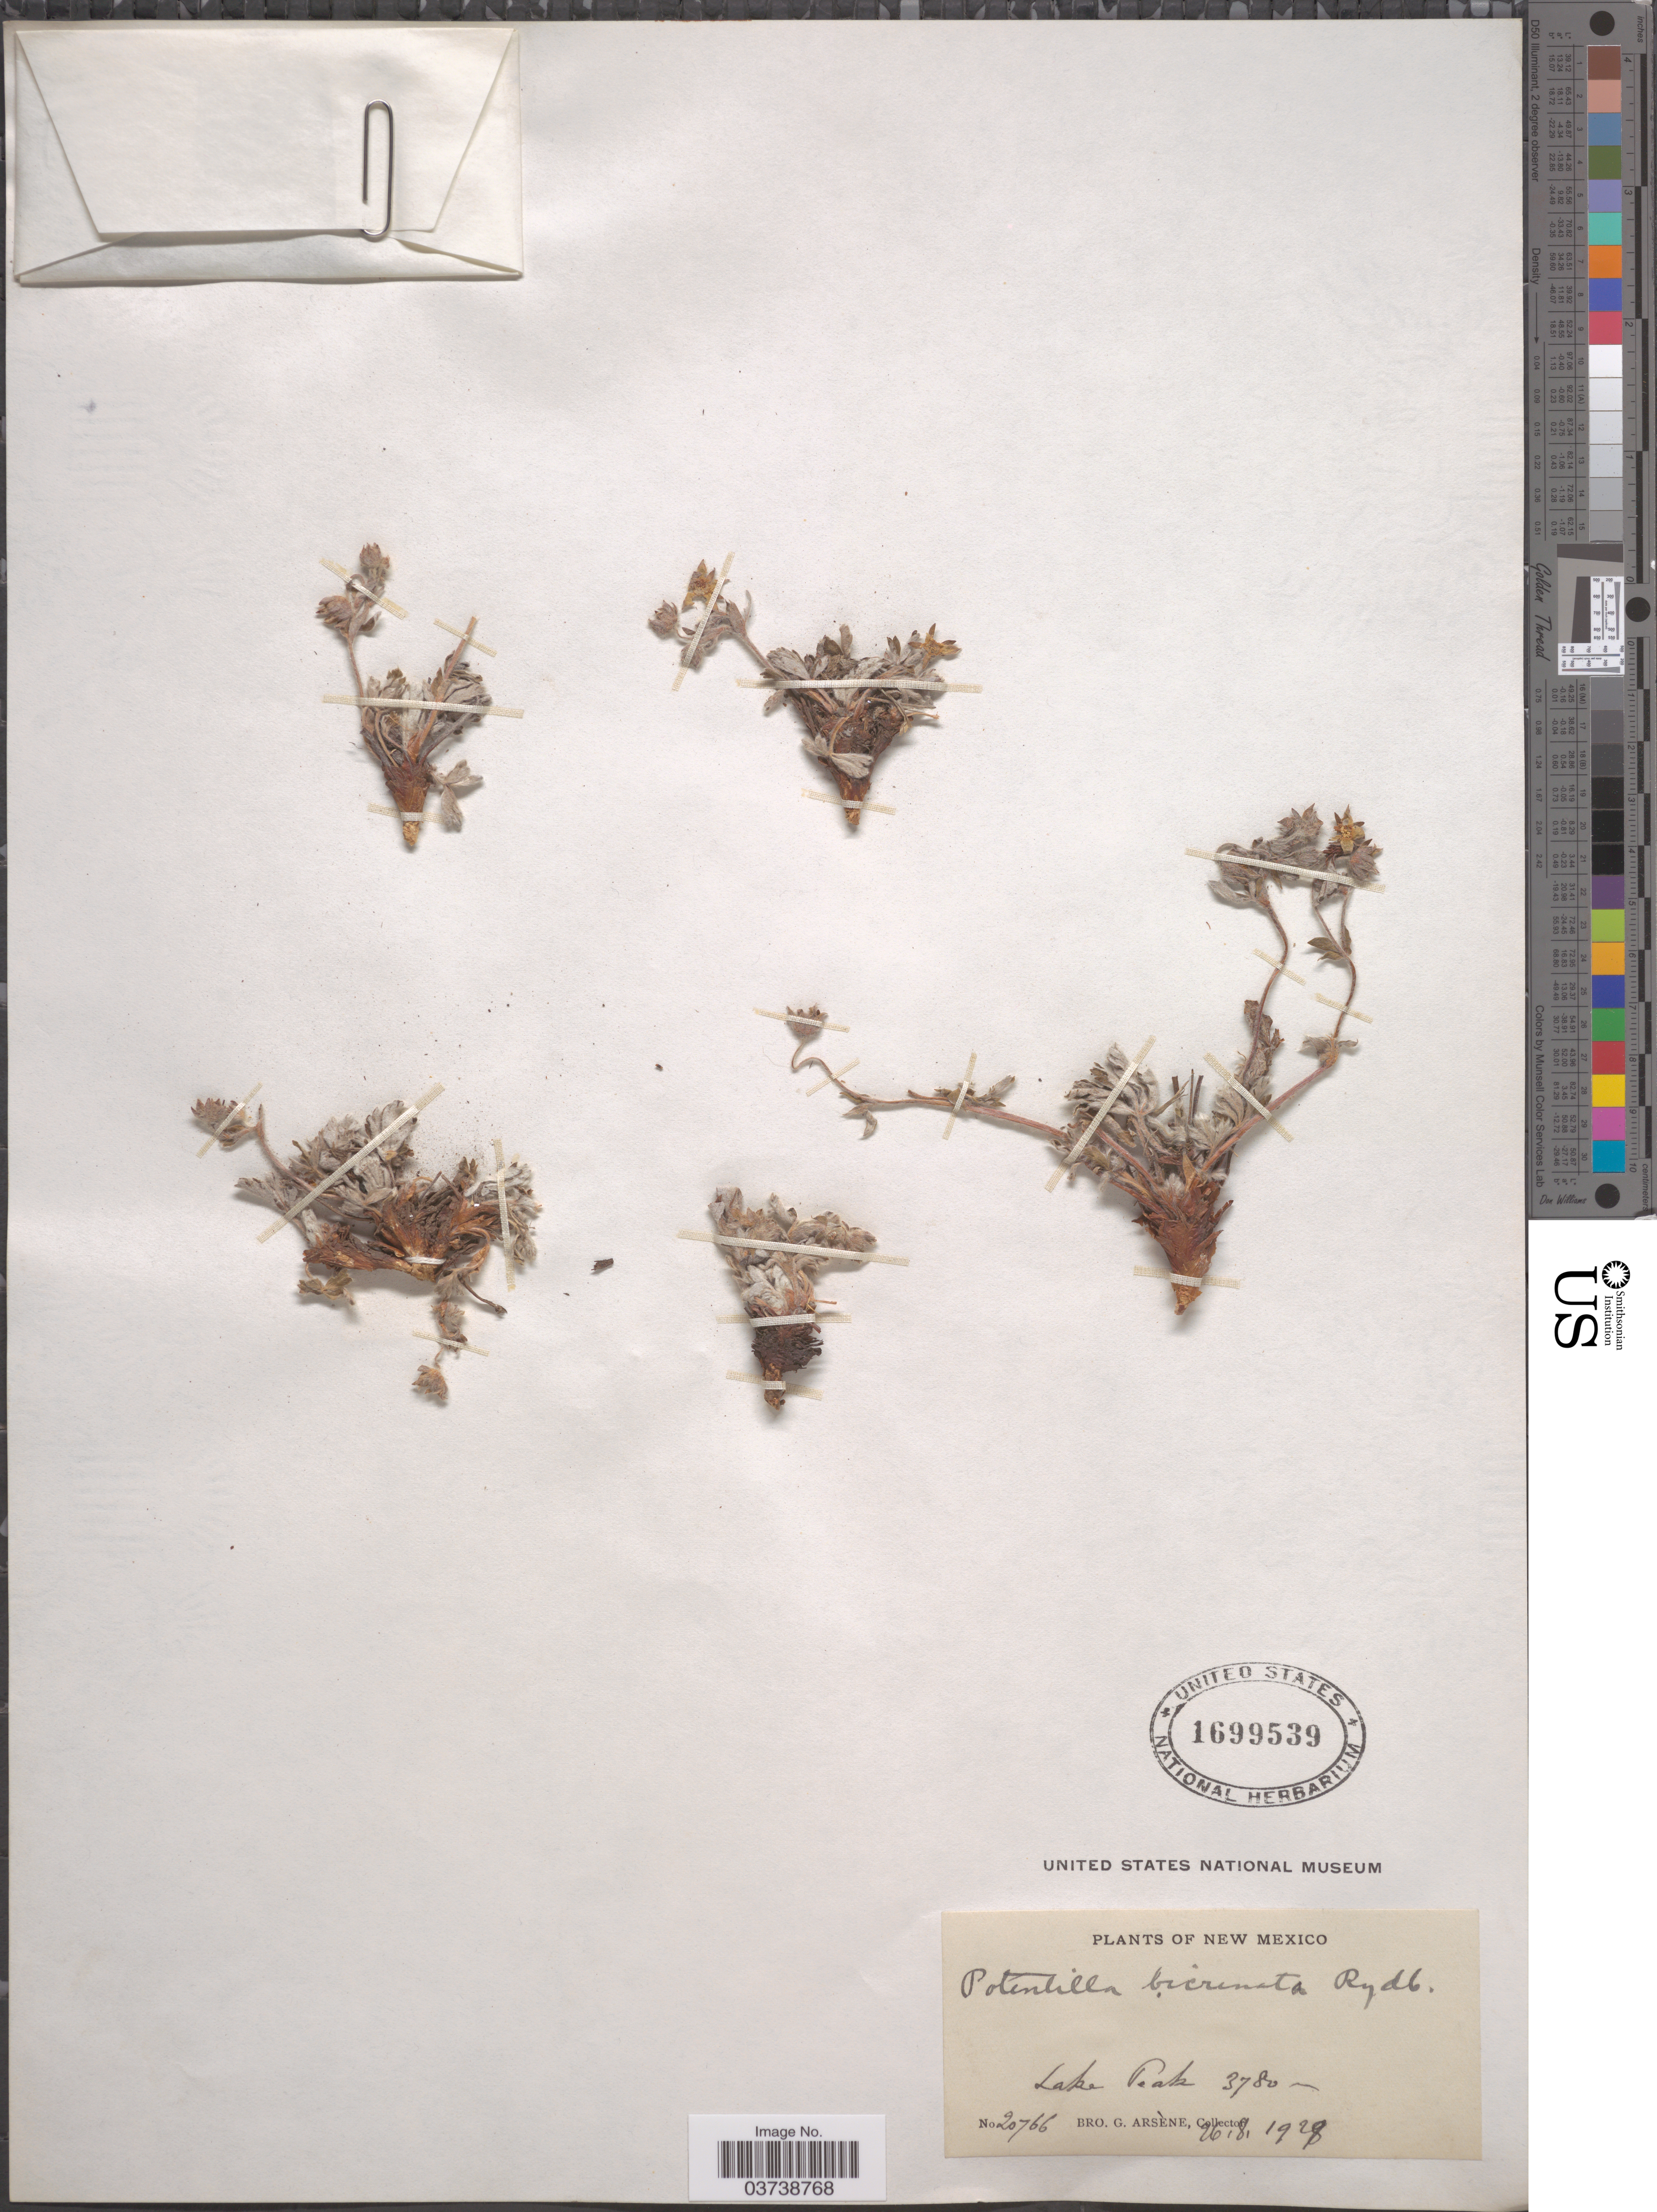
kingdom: Plantae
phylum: Tracheophyta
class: Magnoliopsida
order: Rosales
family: Rosaceae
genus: Potentilla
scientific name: Potentilla concinna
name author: Richardson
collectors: Bro. G. Arsène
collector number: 20766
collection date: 1929-08-26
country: United States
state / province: New Mexico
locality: Lake Peak.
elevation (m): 3780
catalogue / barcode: US 1699539